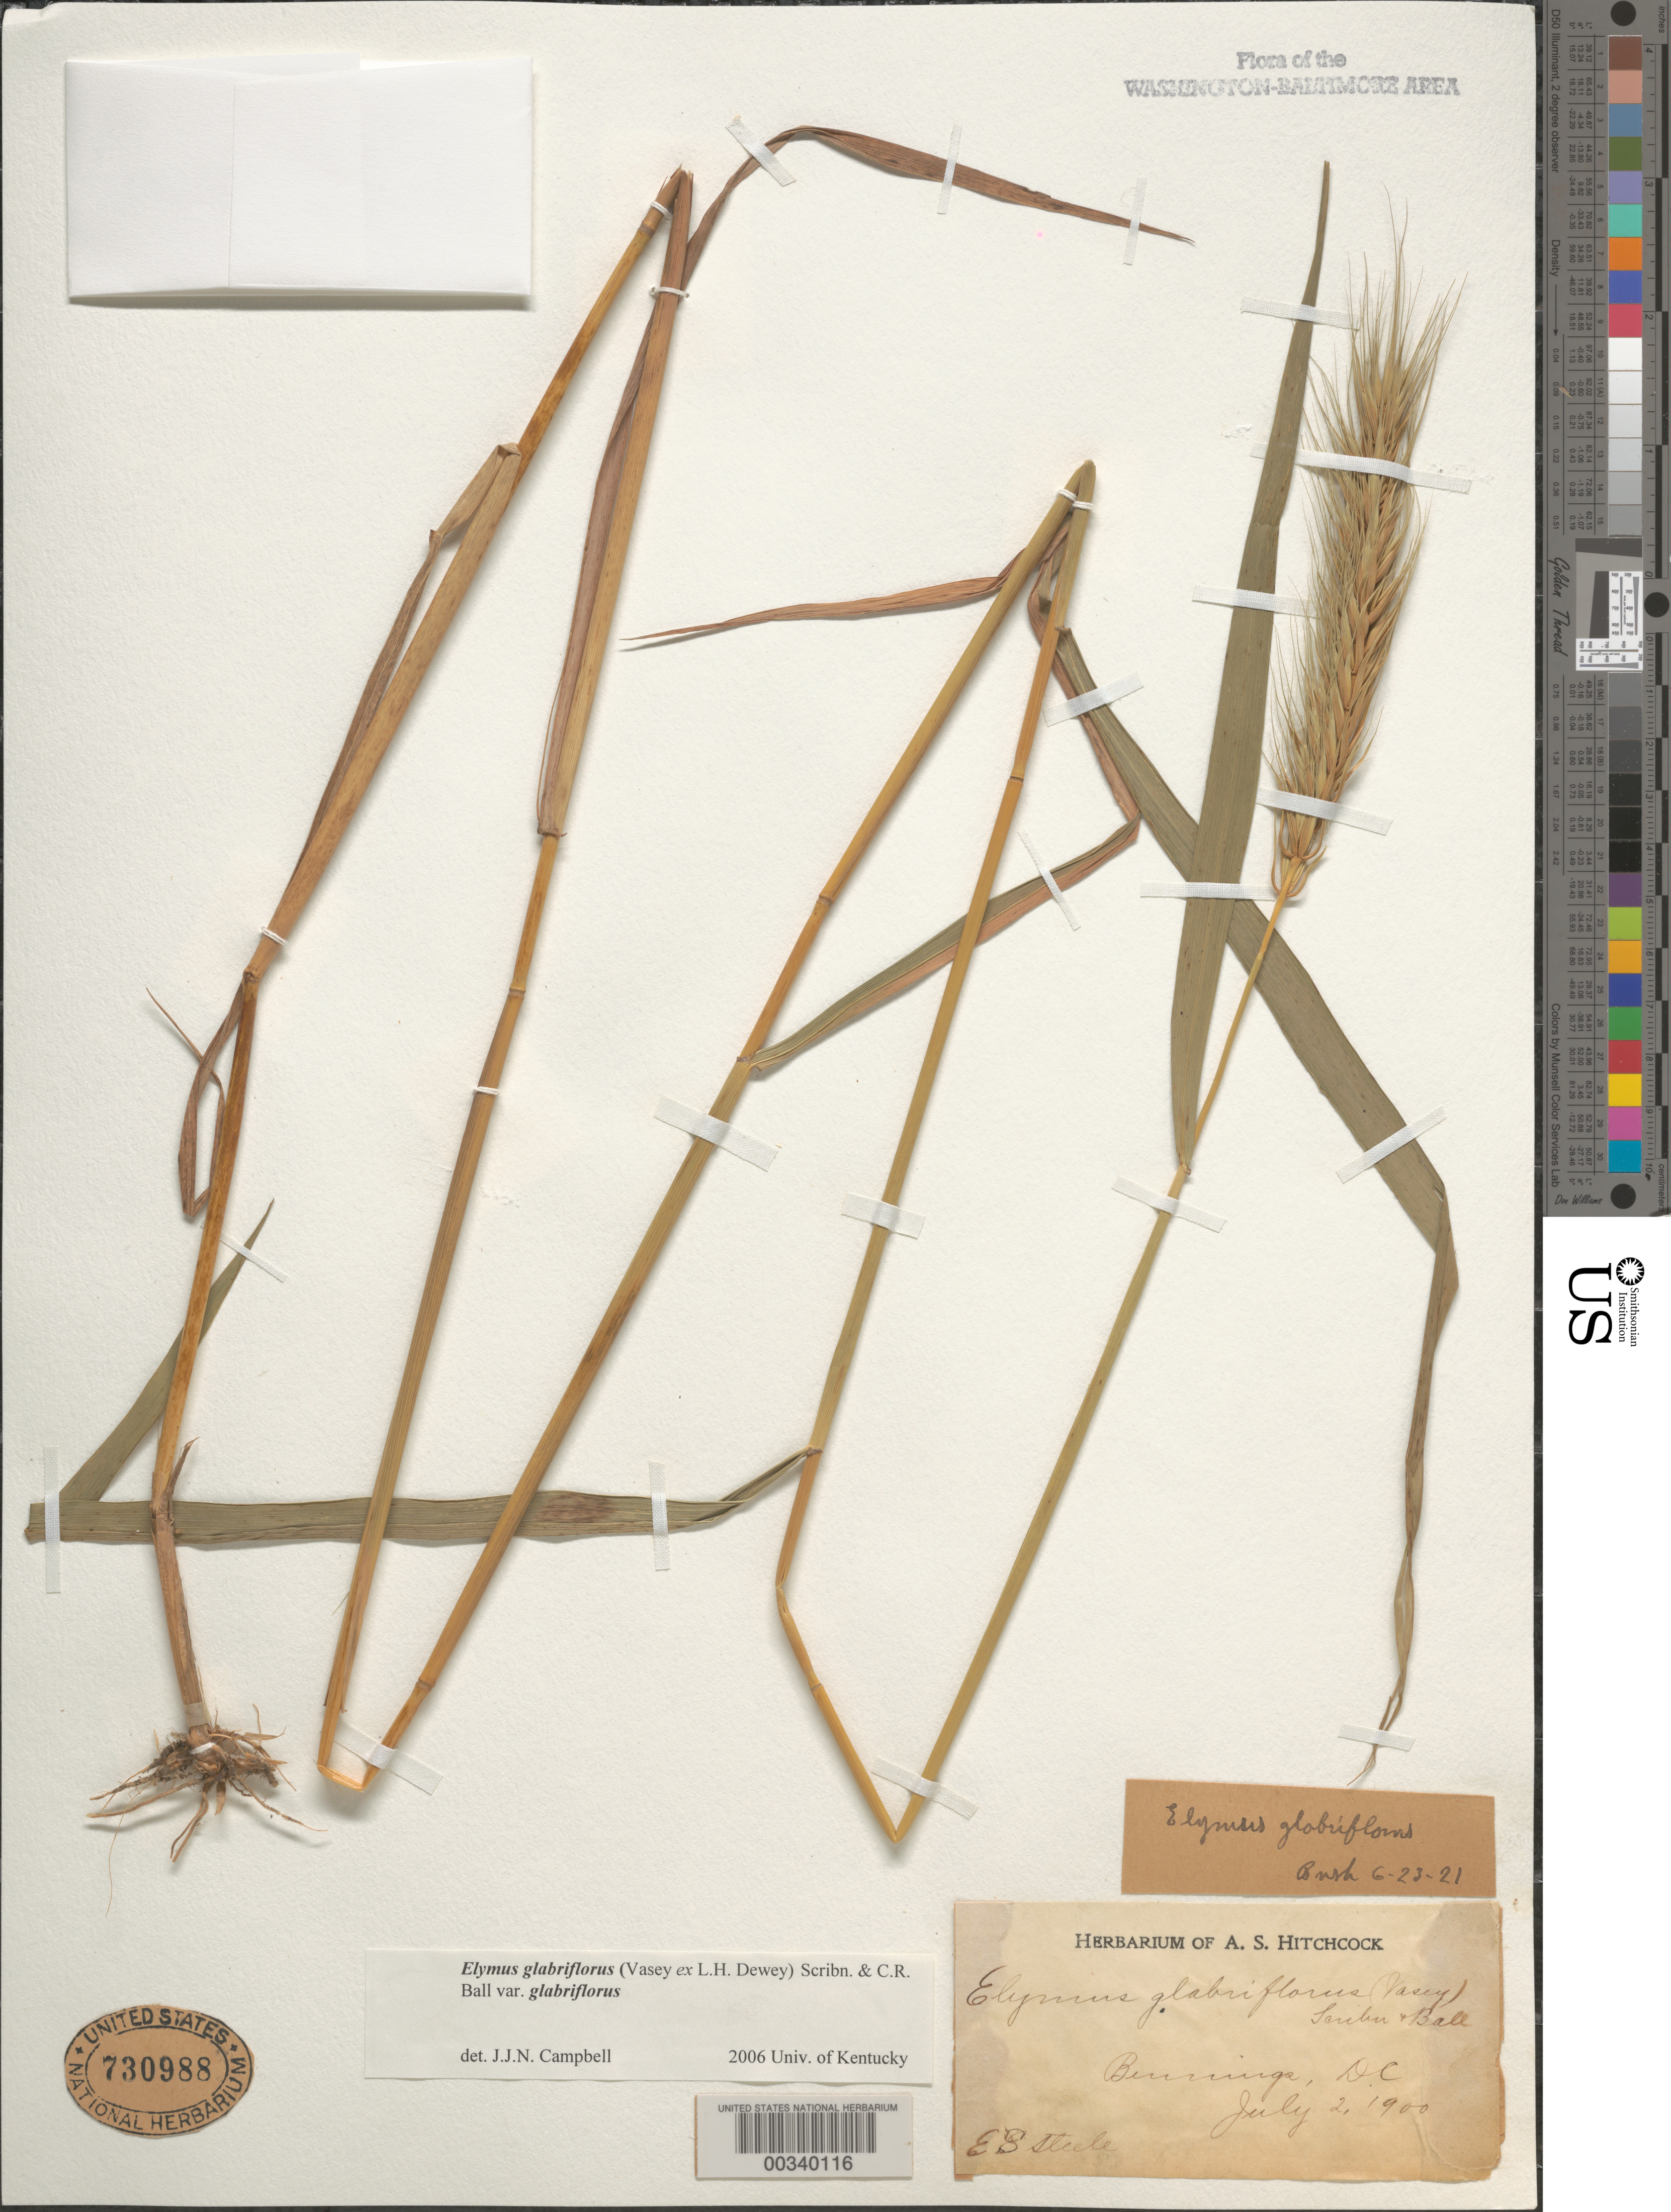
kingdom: Plantae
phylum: Tracheophyta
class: Liliopsida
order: Poales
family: Poaceae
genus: Elymus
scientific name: Elymus glabriflorus var. glabriflorus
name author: (Vasey ex L.H. Dewey) Scribn. & C.R. Ball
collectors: E. Steele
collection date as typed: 02 Jul 1900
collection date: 1900-07-02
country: United States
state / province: District of Columbia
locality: Bennings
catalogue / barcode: US 730988